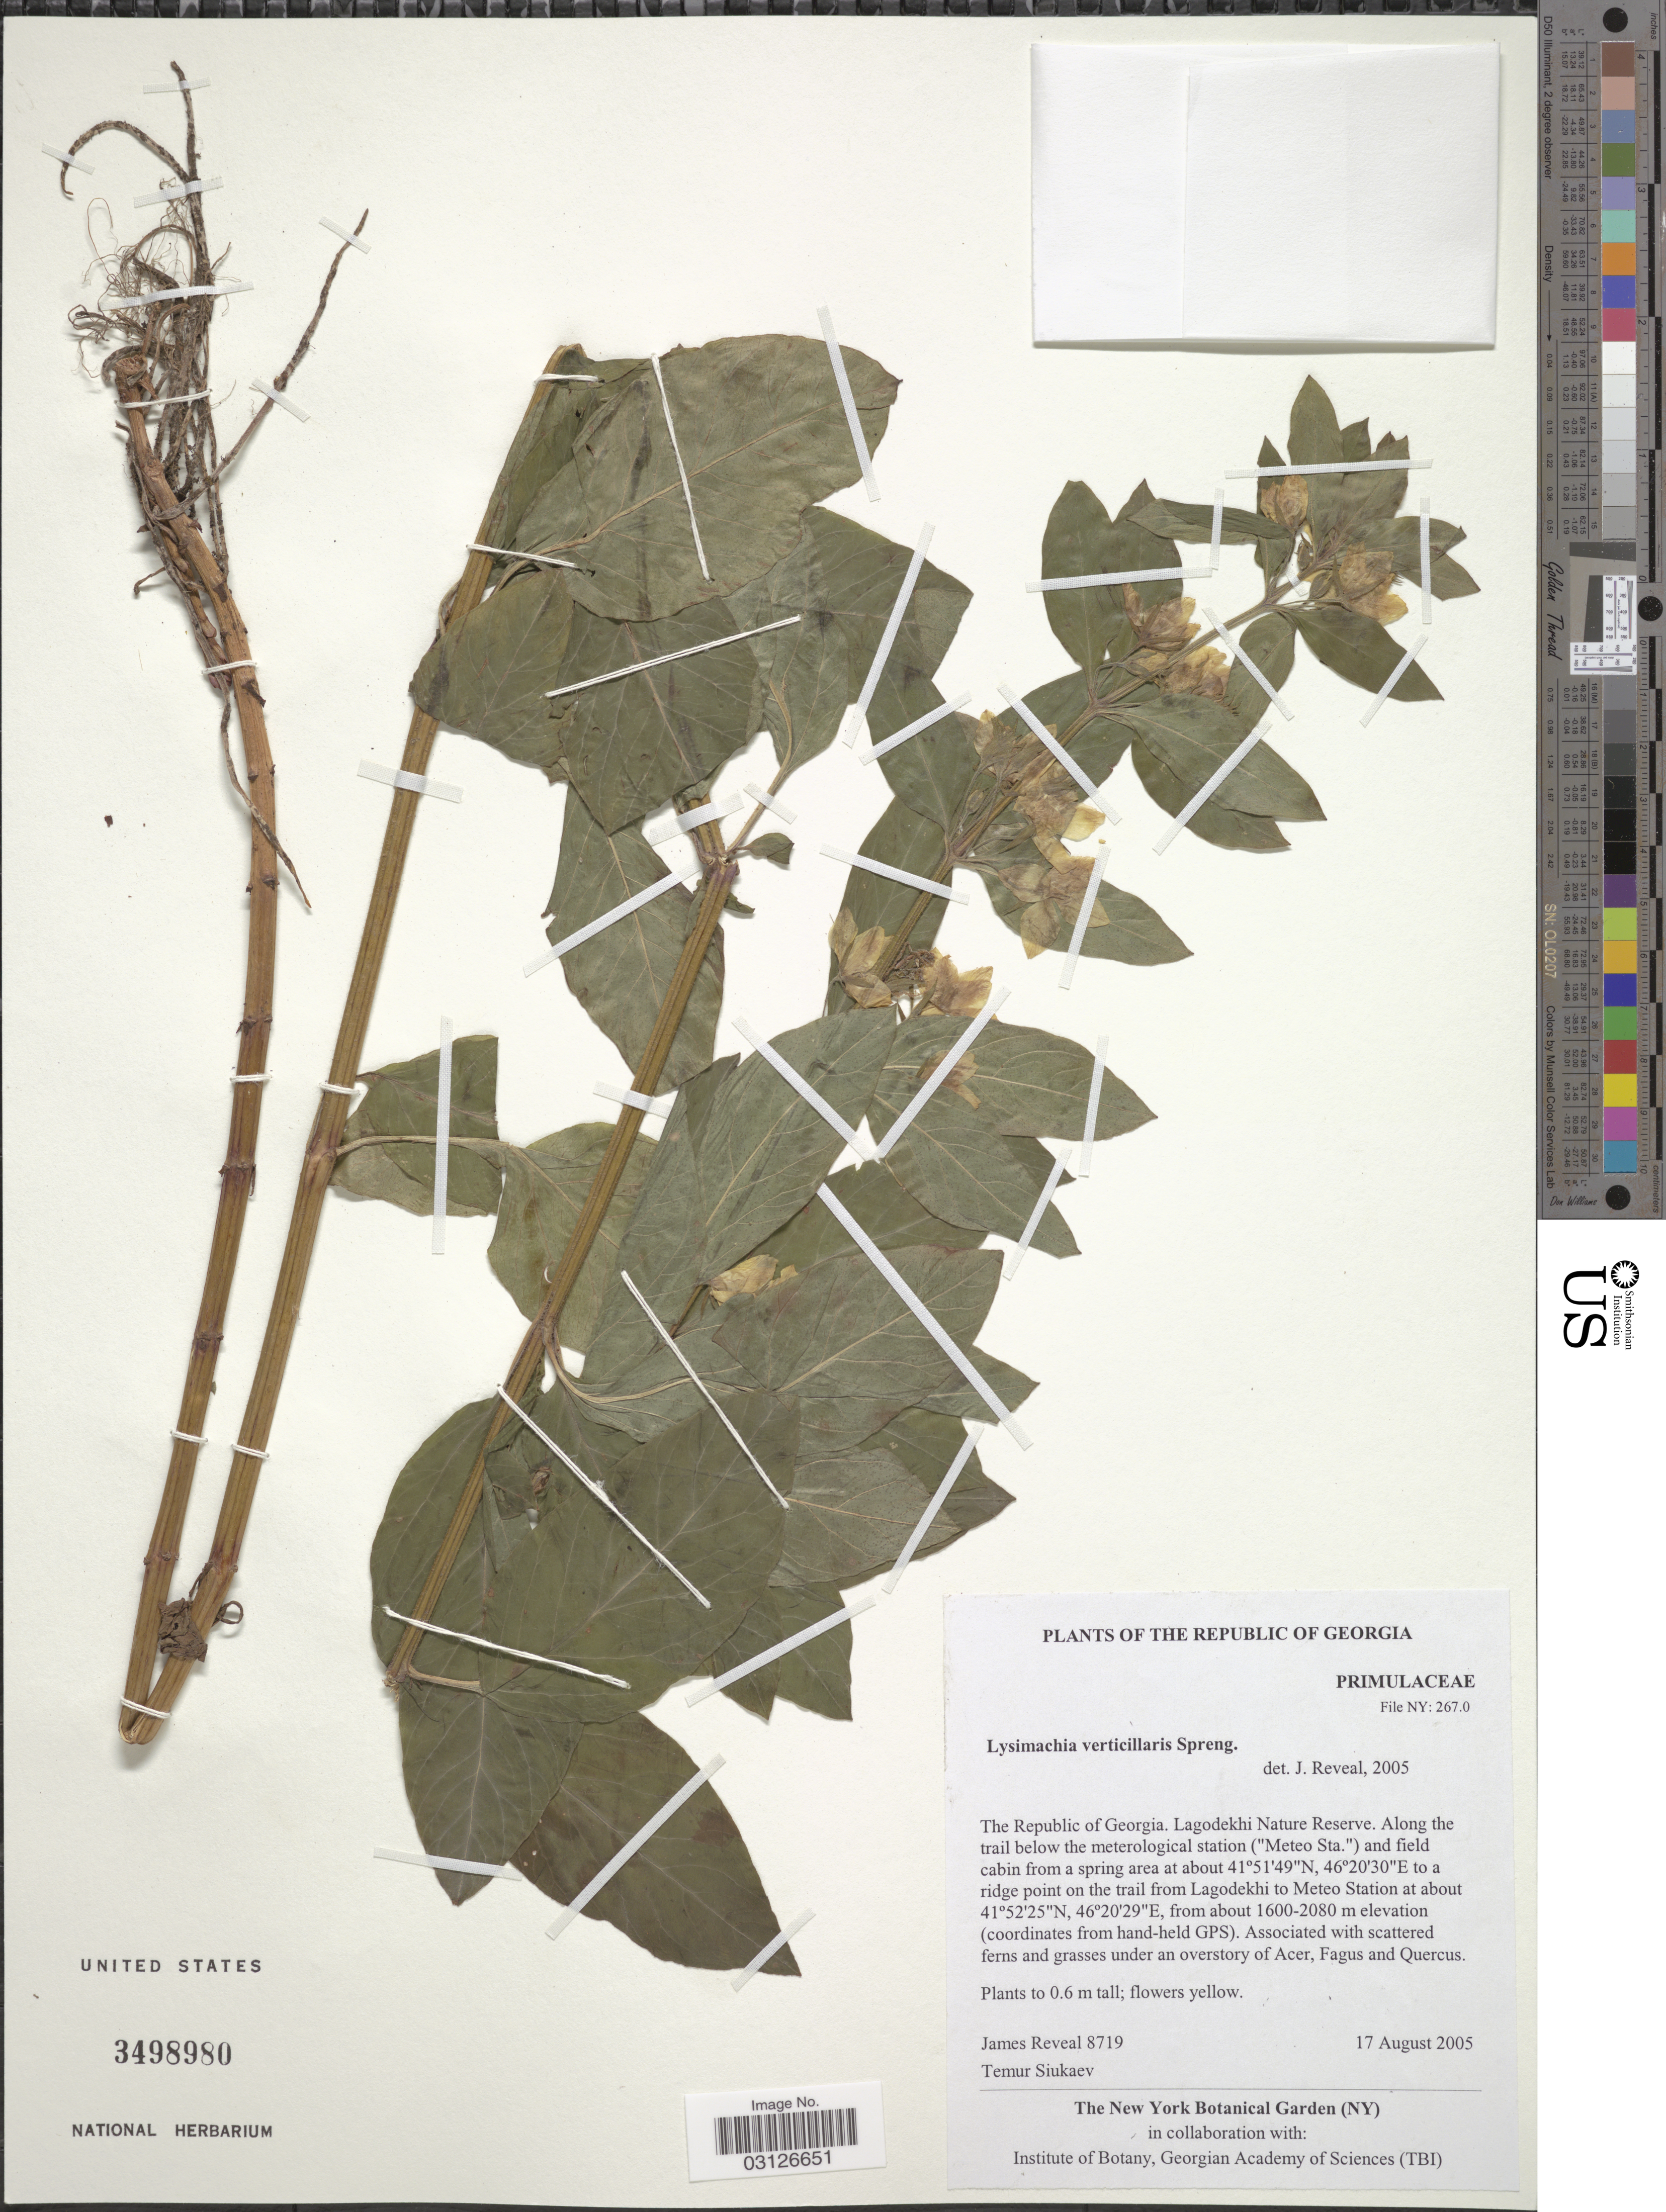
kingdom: Plantae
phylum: Tracheophyta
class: Magnoliopsida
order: Ericales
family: Primulaceae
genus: Lysimachia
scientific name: Lysimachia verticillaris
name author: Spreng.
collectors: J. Reveal & T. Siukaev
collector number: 8719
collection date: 2005-08-17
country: Georgia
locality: The Republic of Georgia. Lagodheki Nature Reserve. Along the trail below the meteorological station ("Meteo Sta.") and field cabin from a spring area to a ridge point on the trail from Lagodheki to Meteo Station.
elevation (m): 1600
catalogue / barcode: US 3498980